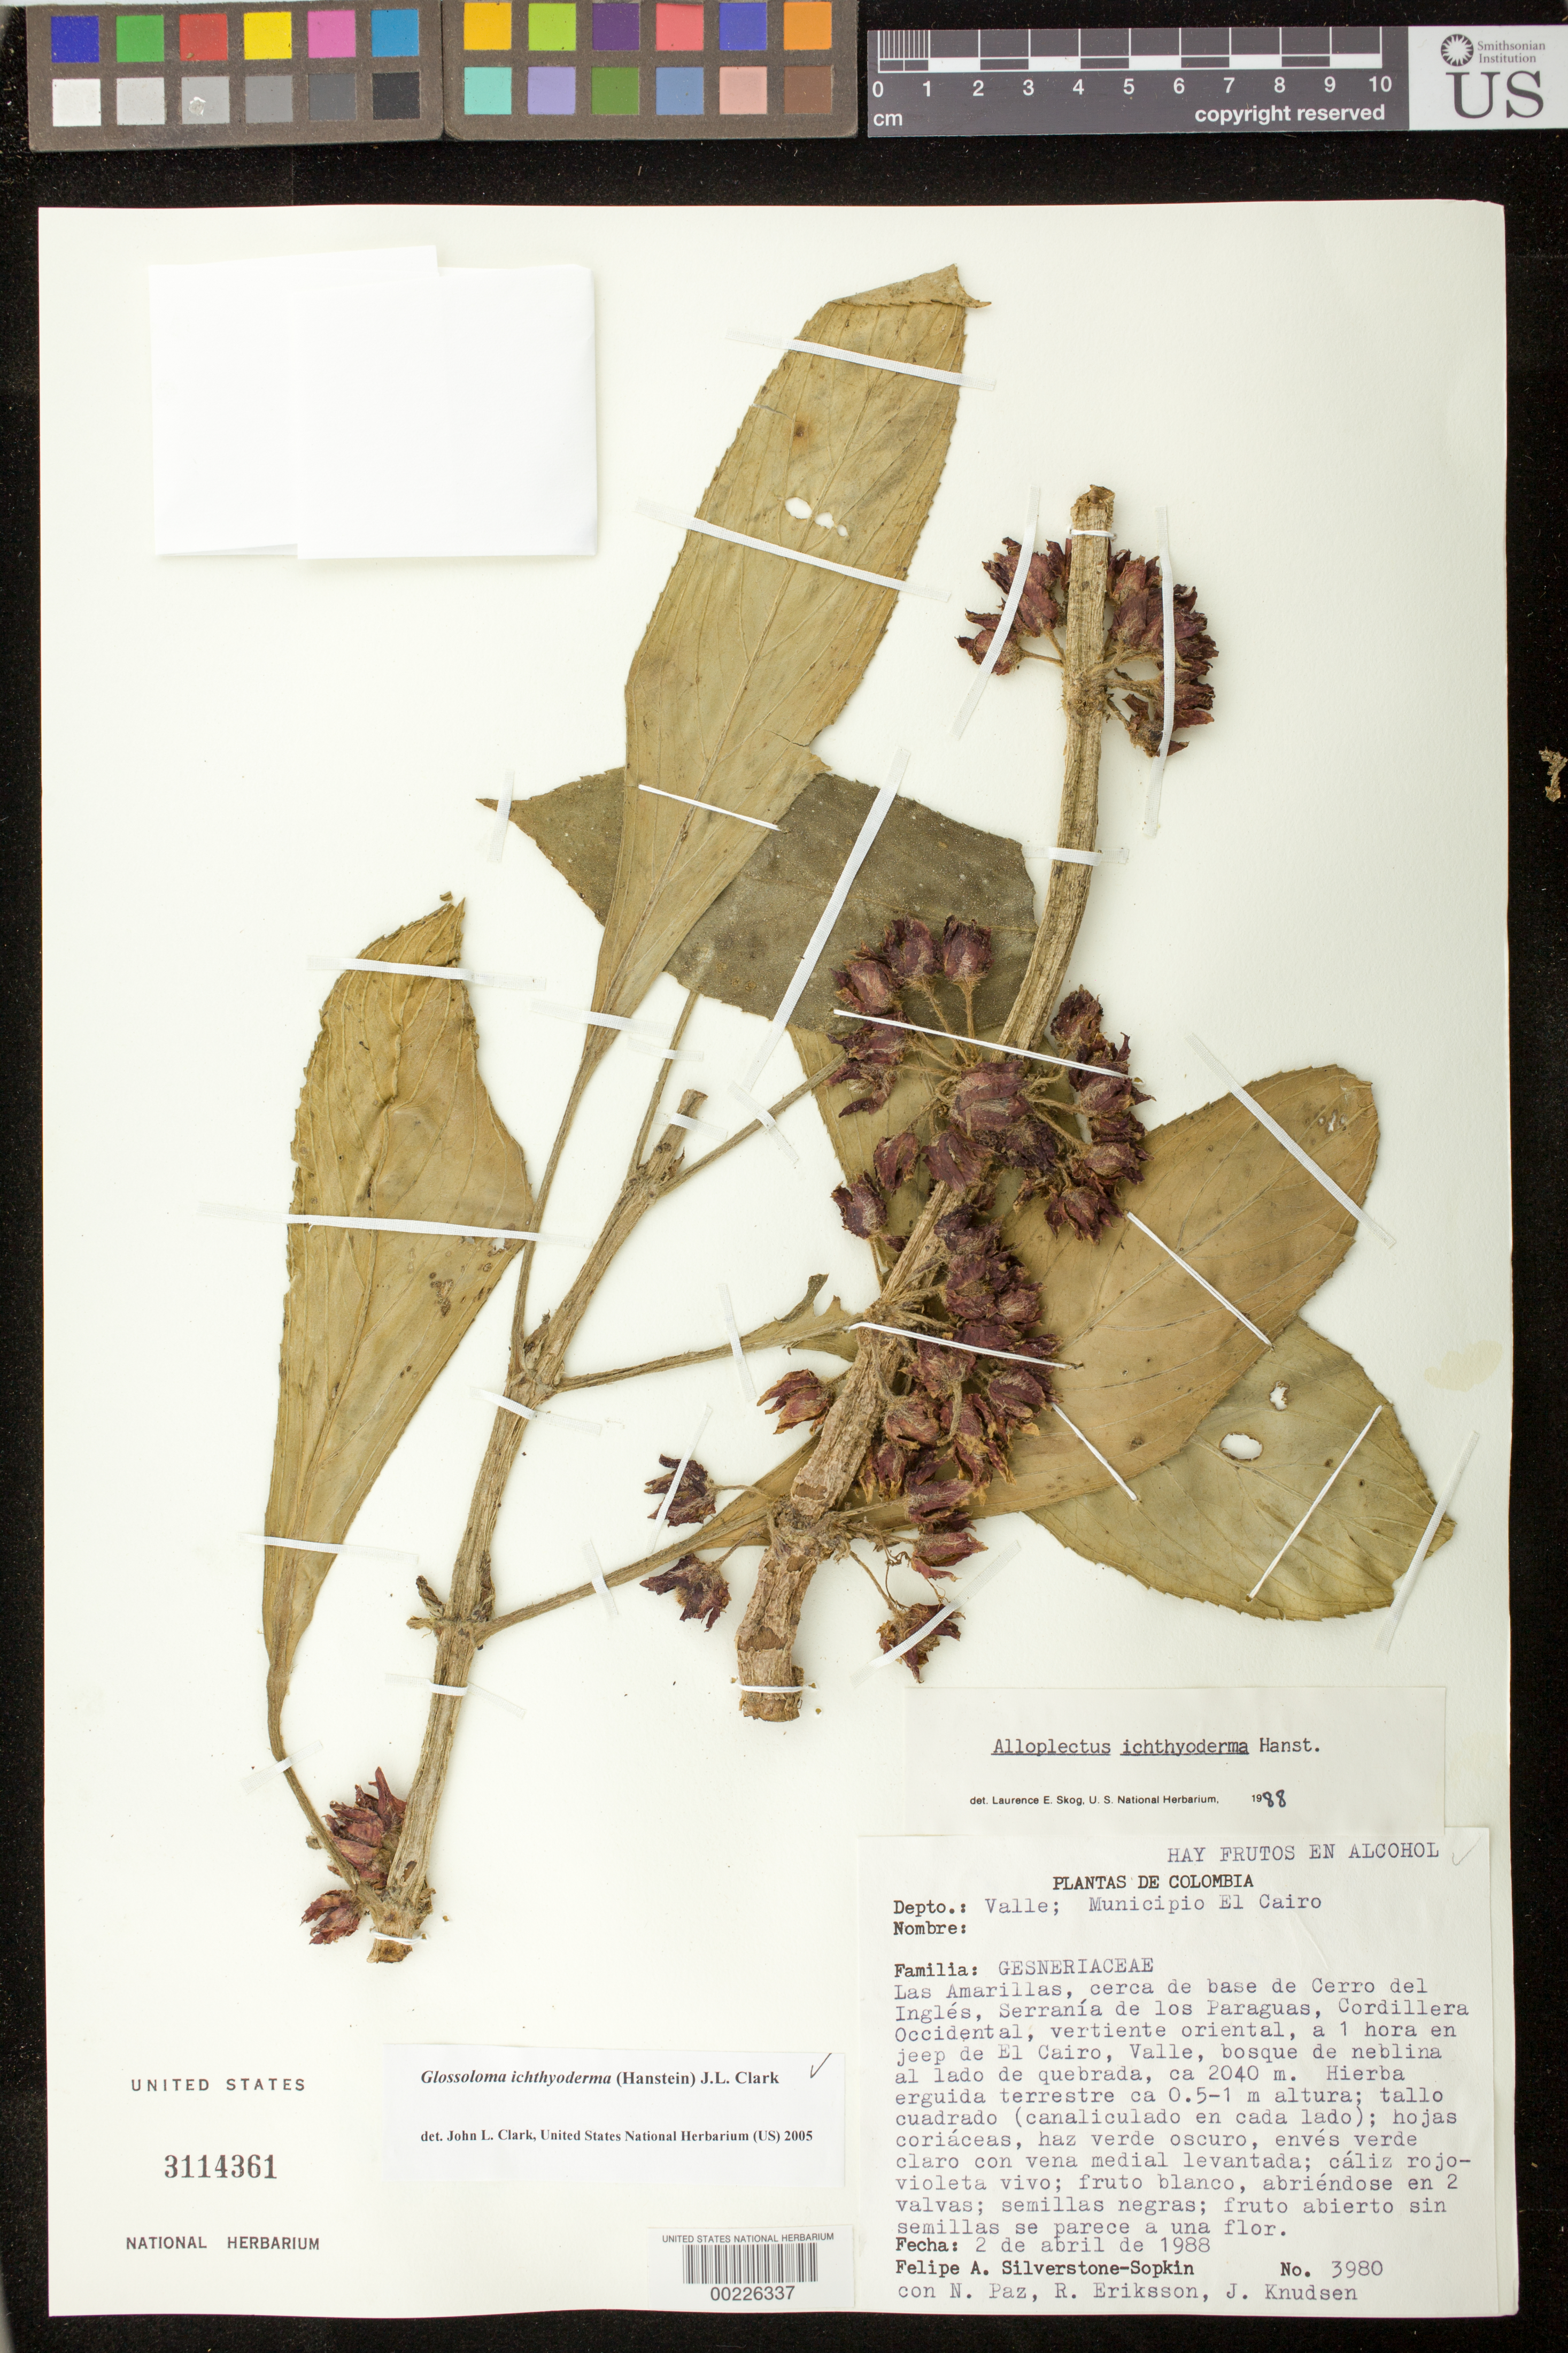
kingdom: Plantae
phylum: Tracheophyta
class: Magnoliopsida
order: Lamiales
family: Gesneriaceae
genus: Glossoloma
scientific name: Glossoloma ichthyoderma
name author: (Hanst.) J.L. Clark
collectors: P. A. Silverstone-Sopkin & et al.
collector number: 3980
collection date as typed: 02 Apr 1988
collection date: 1988-04-02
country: Colombia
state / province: Valle del Cauca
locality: Las Amarillas, near the base of Cerro del Ingles, Serrania de los Paraguas, Cordillera Occidental, eastern slope, ...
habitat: Cloud forest beside a quebrada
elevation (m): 2040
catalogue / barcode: US 3114361